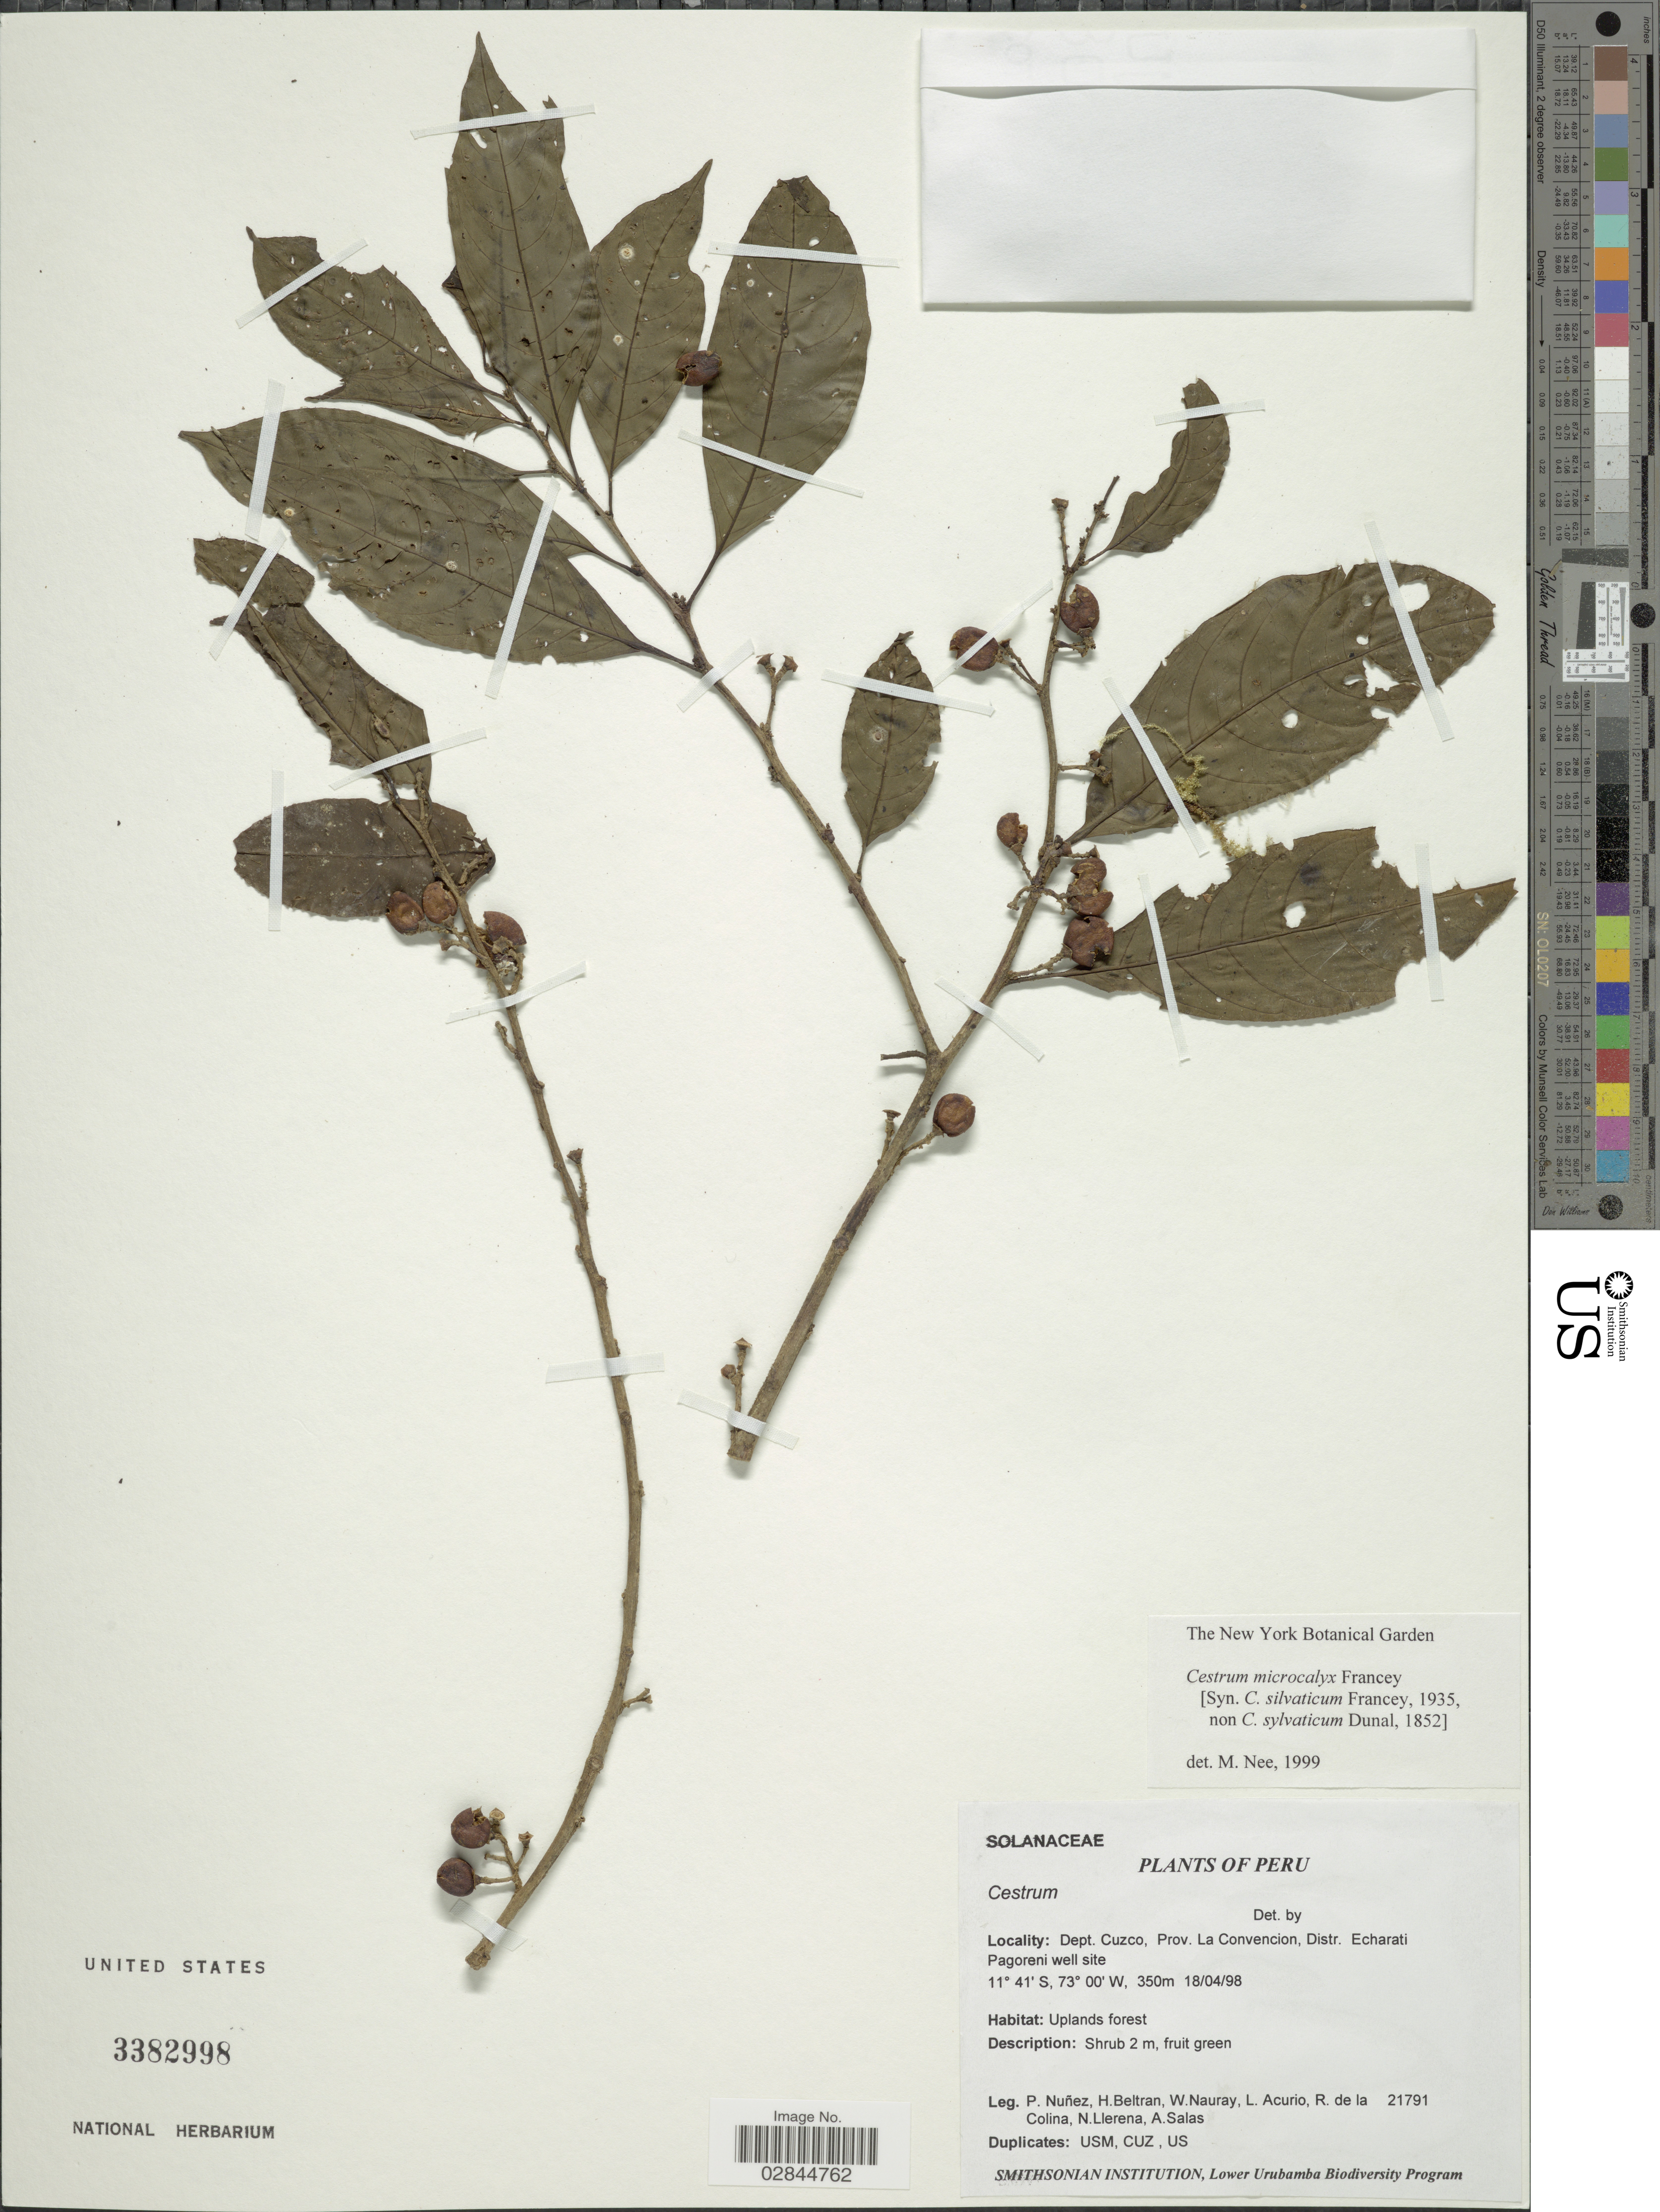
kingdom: Plantae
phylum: Tracheophyta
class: Magnoliopsida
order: Solanales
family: Solanaceae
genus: Cestrum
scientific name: Cestrum microcalyx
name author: Francey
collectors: P. Nuñez V., H. Beltran, W. Nauray, L. Acurio & et al.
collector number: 21791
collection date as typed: Transcribed d/m/y: 18/4/98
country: Peru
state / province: Cusco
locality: Dept. Cuzco, Prov. La Convencion, Distr. Echarati Pagoreni well site.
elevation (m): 350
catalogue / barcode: US 3382998